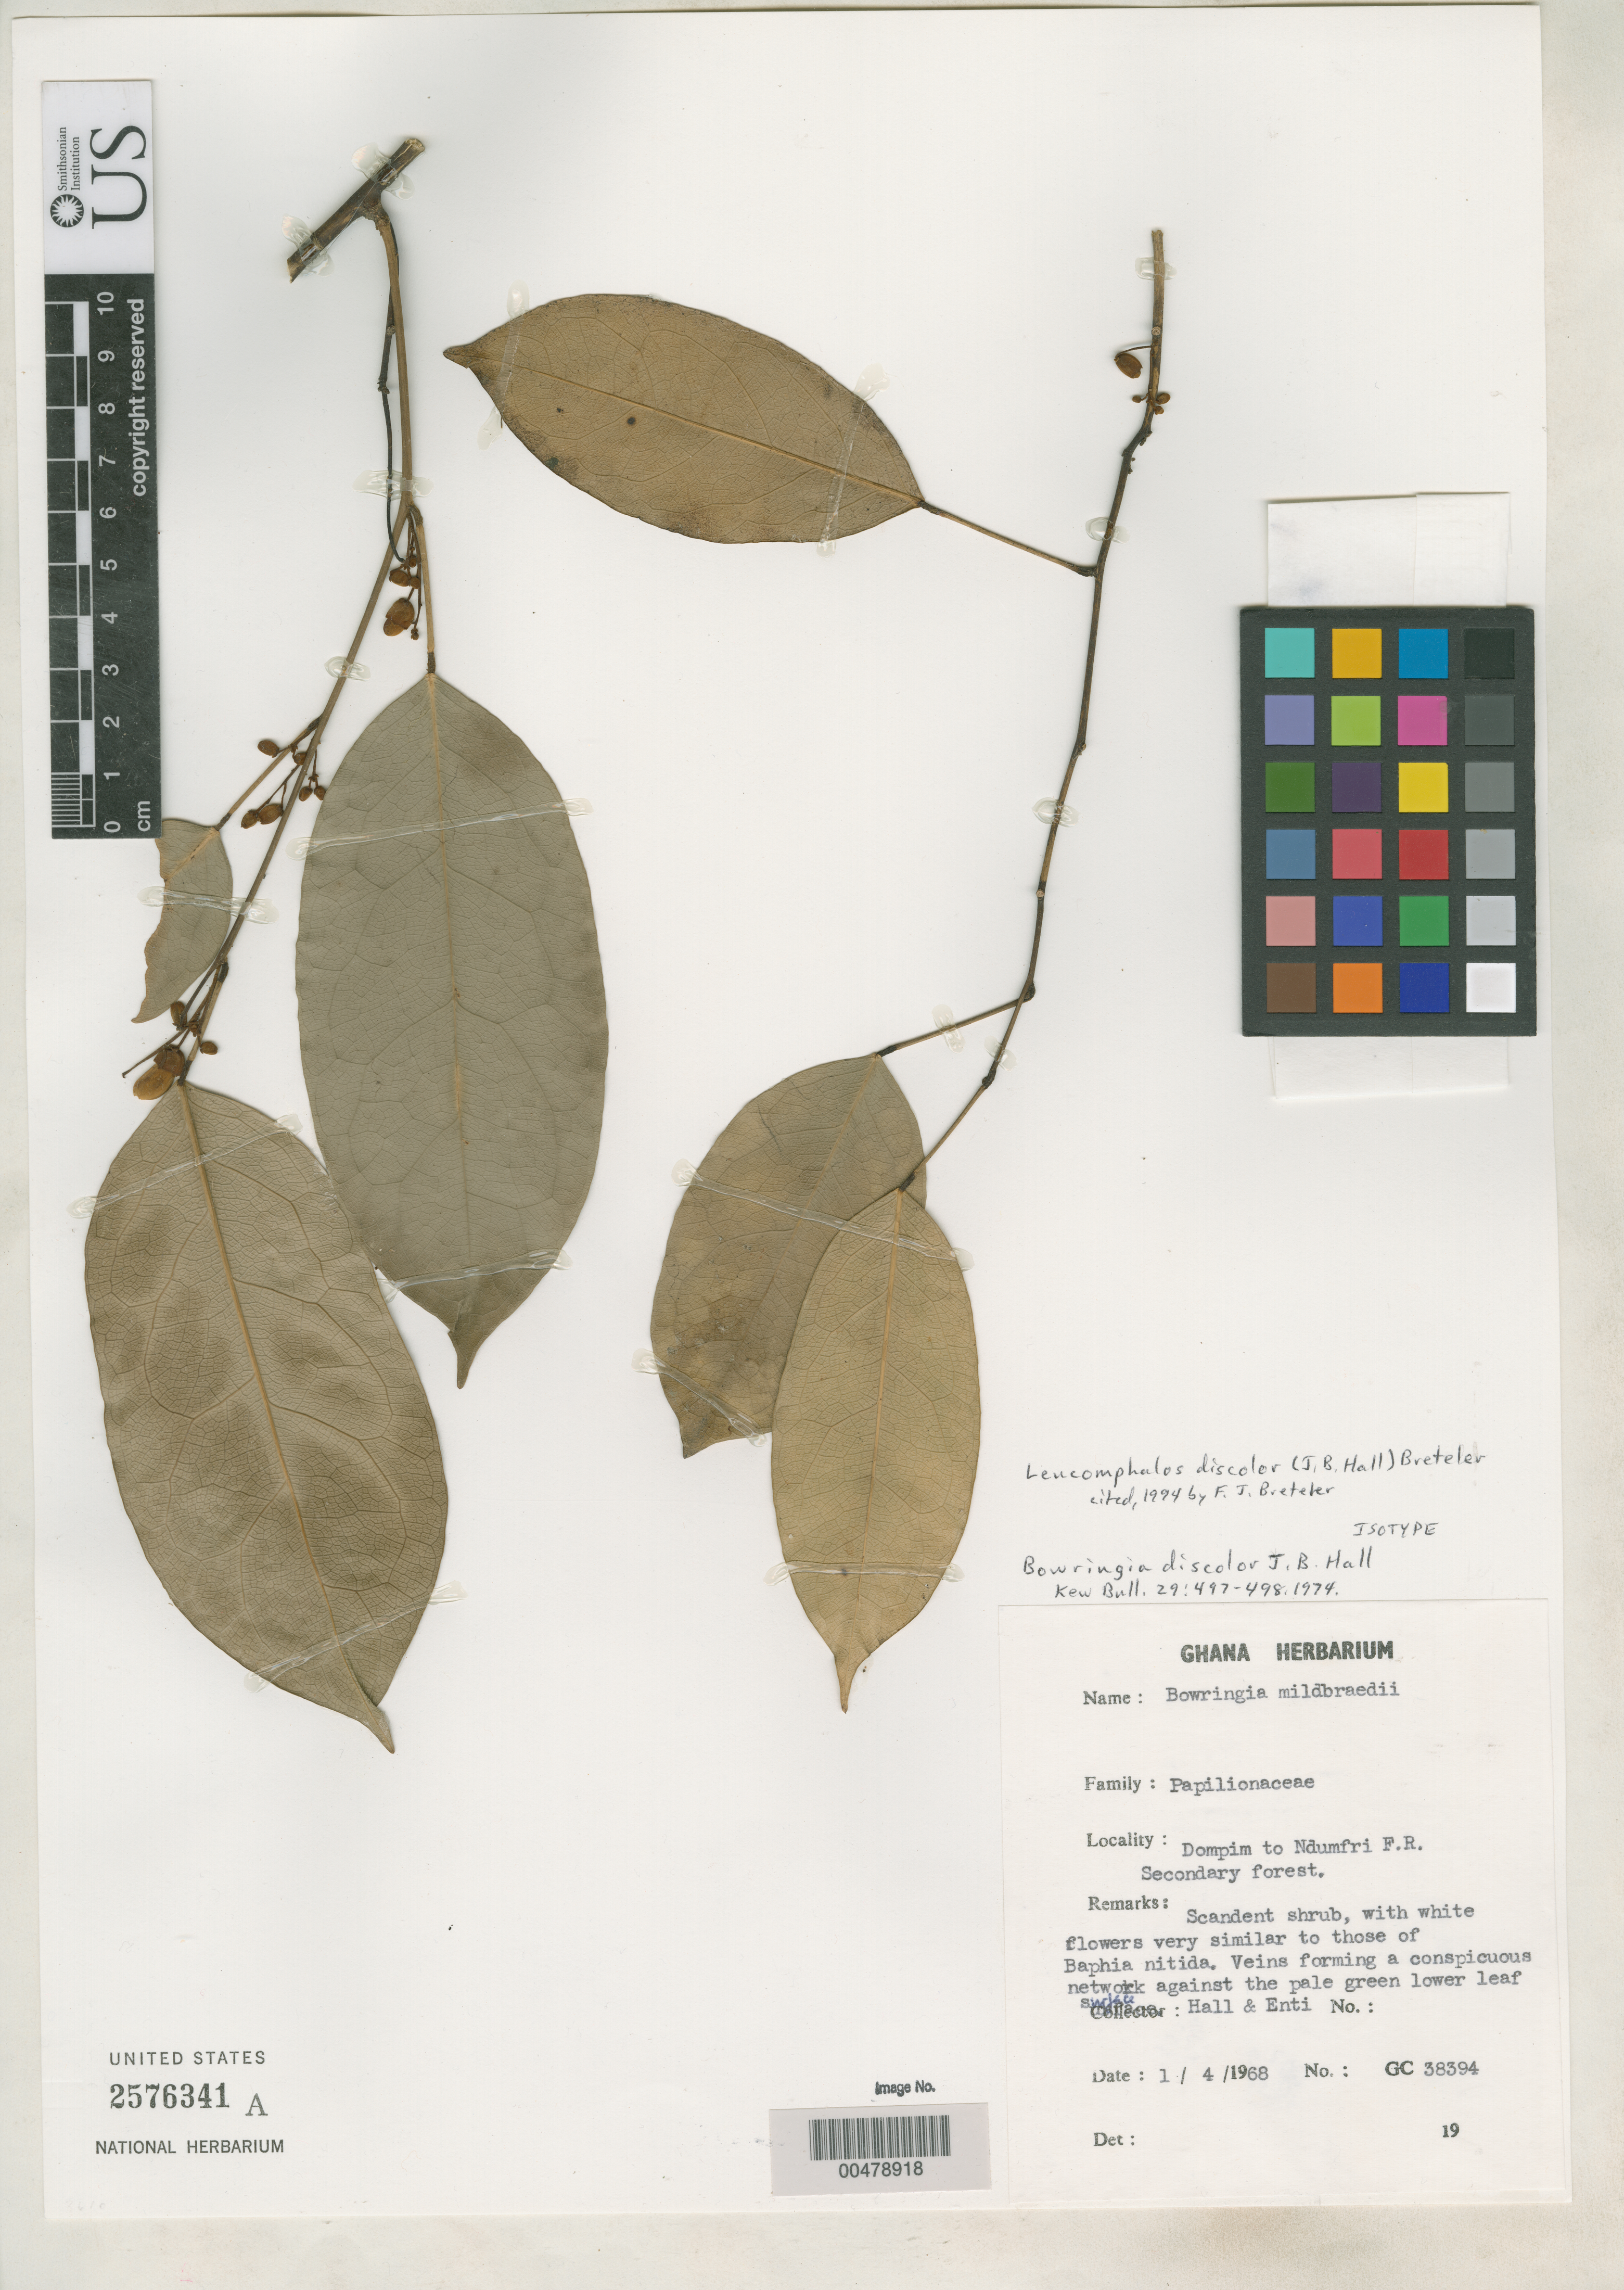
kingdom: Plantae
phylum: Tracheophyta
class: Magnoliopsida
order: Fabales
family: Fabaceae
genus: Bowringia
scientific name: Bowringia discolor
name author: Hall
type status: Isotype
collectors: J. Hall & -. Enti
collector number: GC 38394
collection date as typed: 01 Apr 1968 or 04 Jan 1968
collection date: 1968-01-04 or 1968-04-01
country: Ghana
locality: Dompim to Ndumfri f.r.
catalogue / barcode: US 2576341A